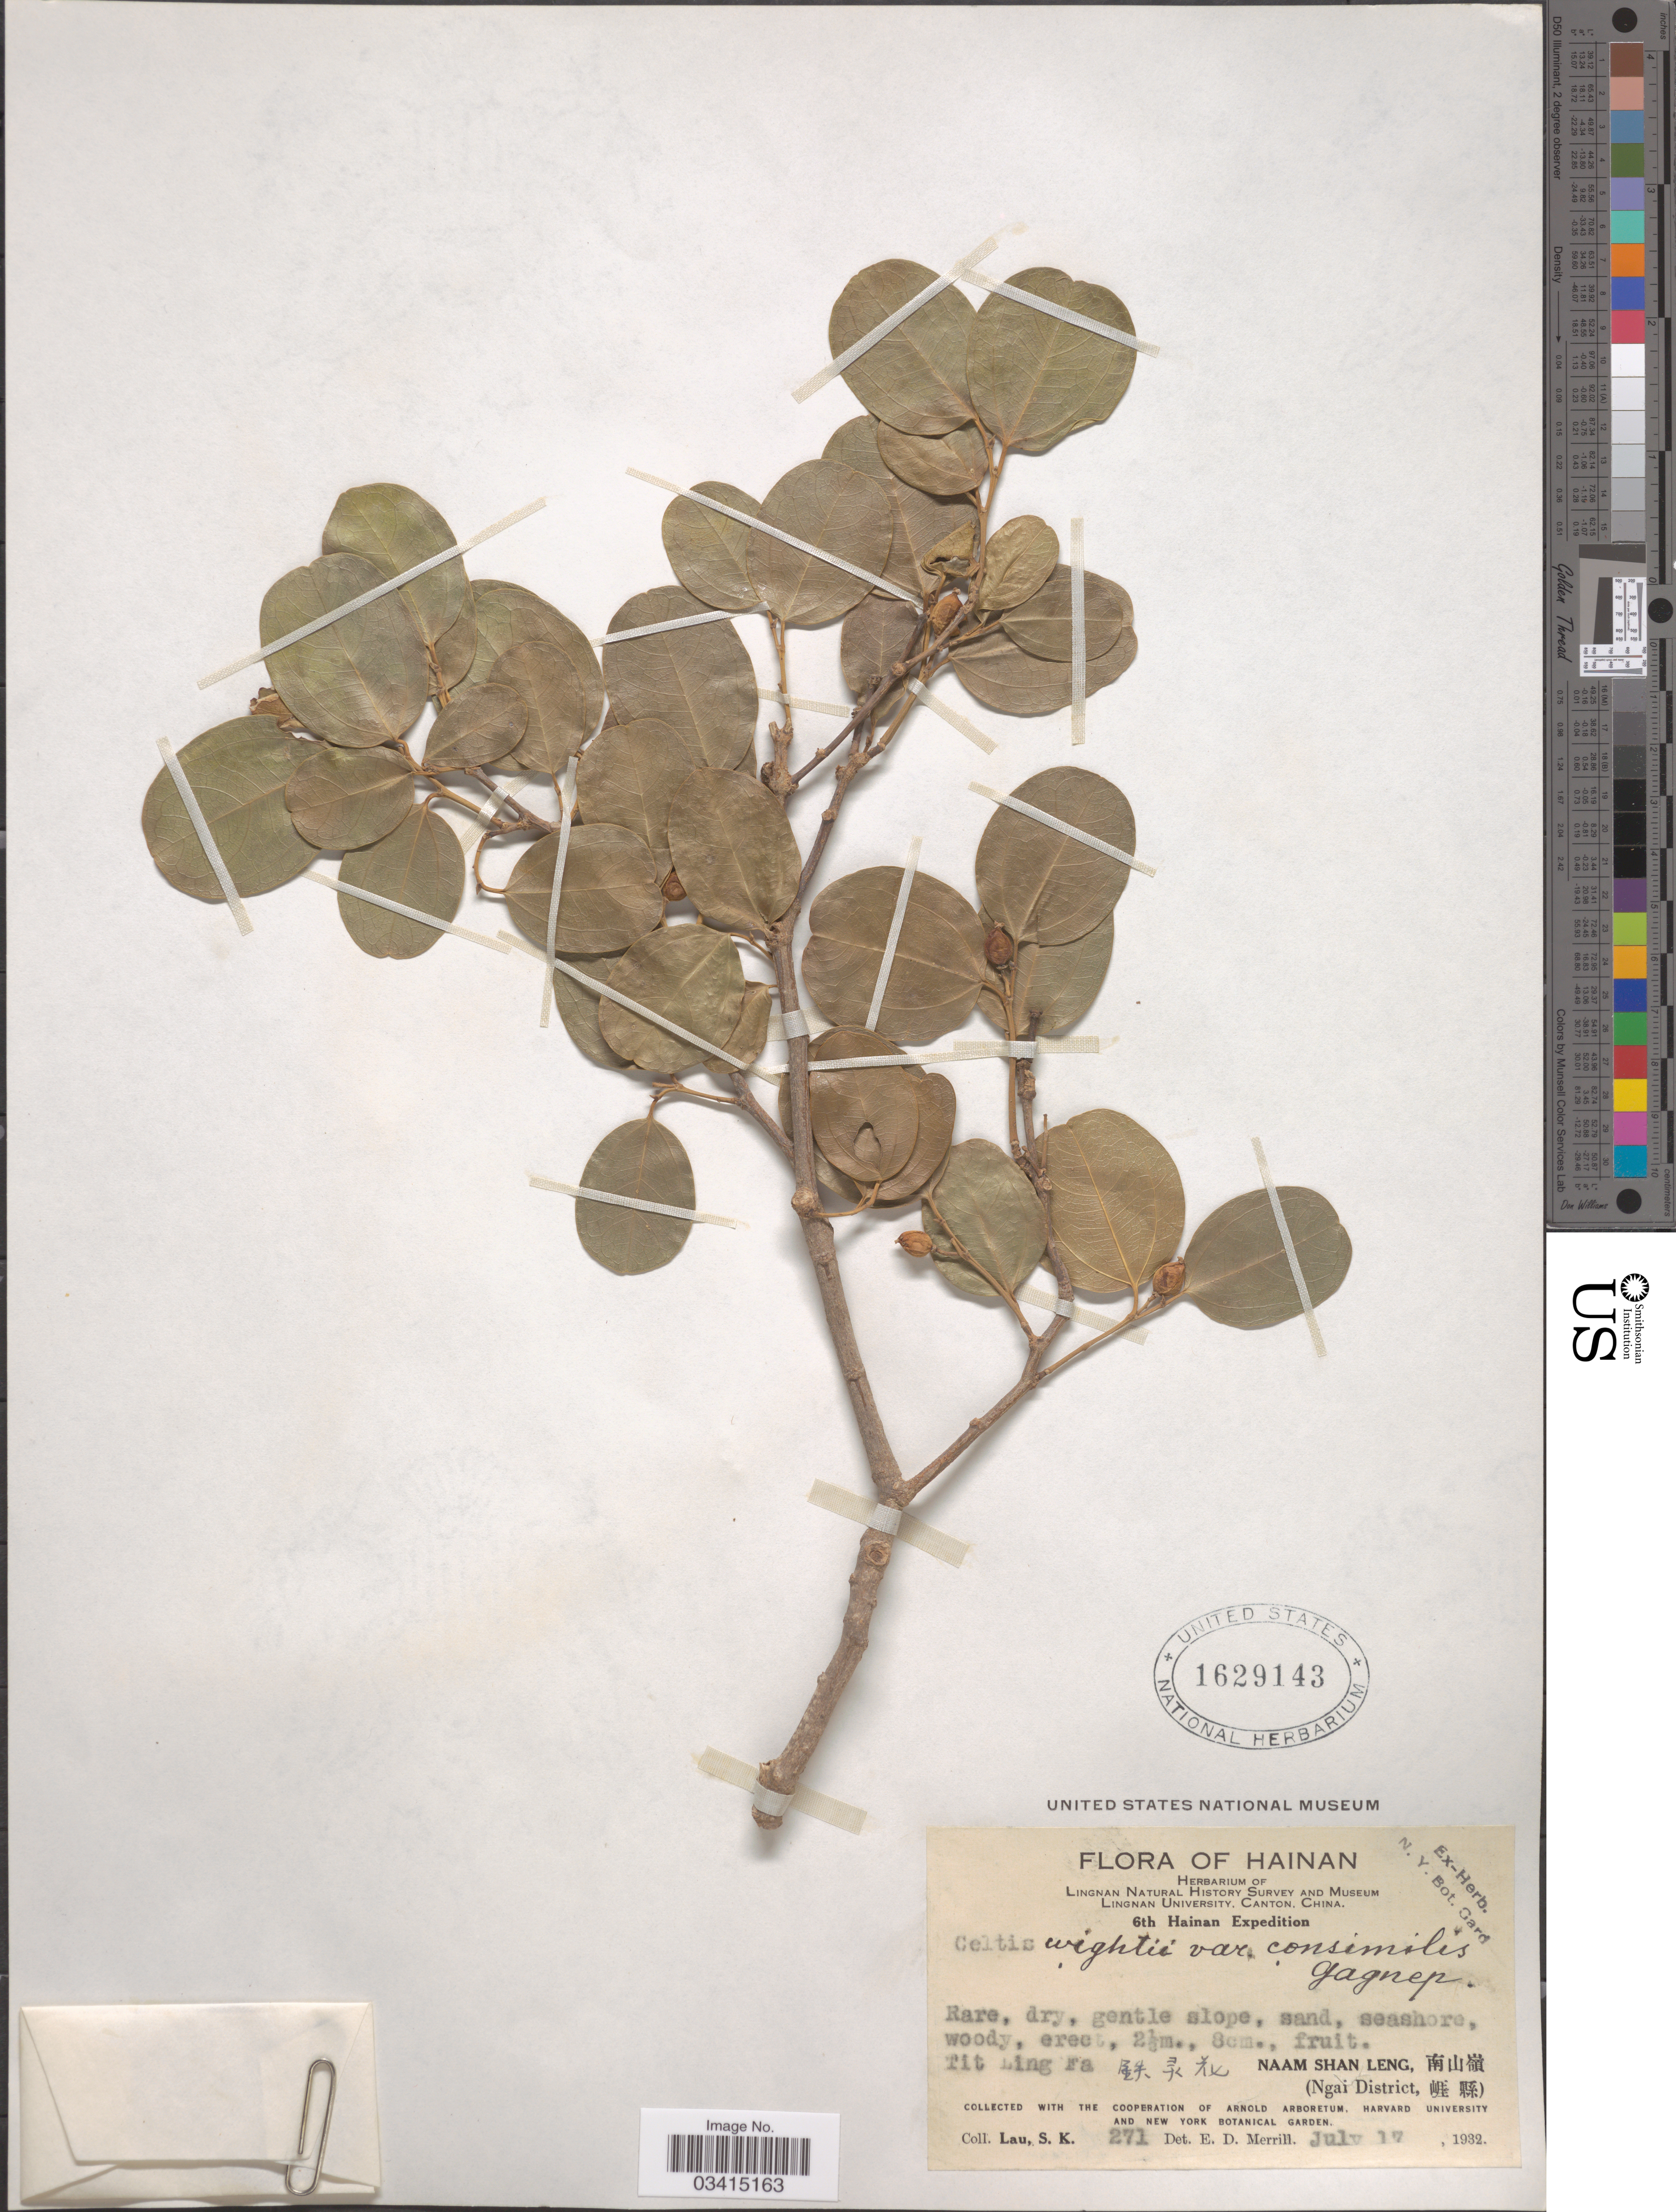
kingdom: Plantae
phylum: Tracheophyta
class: Magnoliopsida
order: Rosales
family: Cannabaceae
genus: Celtis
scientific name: Celtis philippensis var. wightii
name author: (Planch.) Soepadmo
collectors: S. K. Lau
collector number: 271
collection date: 1932-07-17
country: China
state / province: Hainan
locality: Tit Ling Fa X. Namm Shan Leng. (Ngai District).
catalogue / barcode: US 1629143